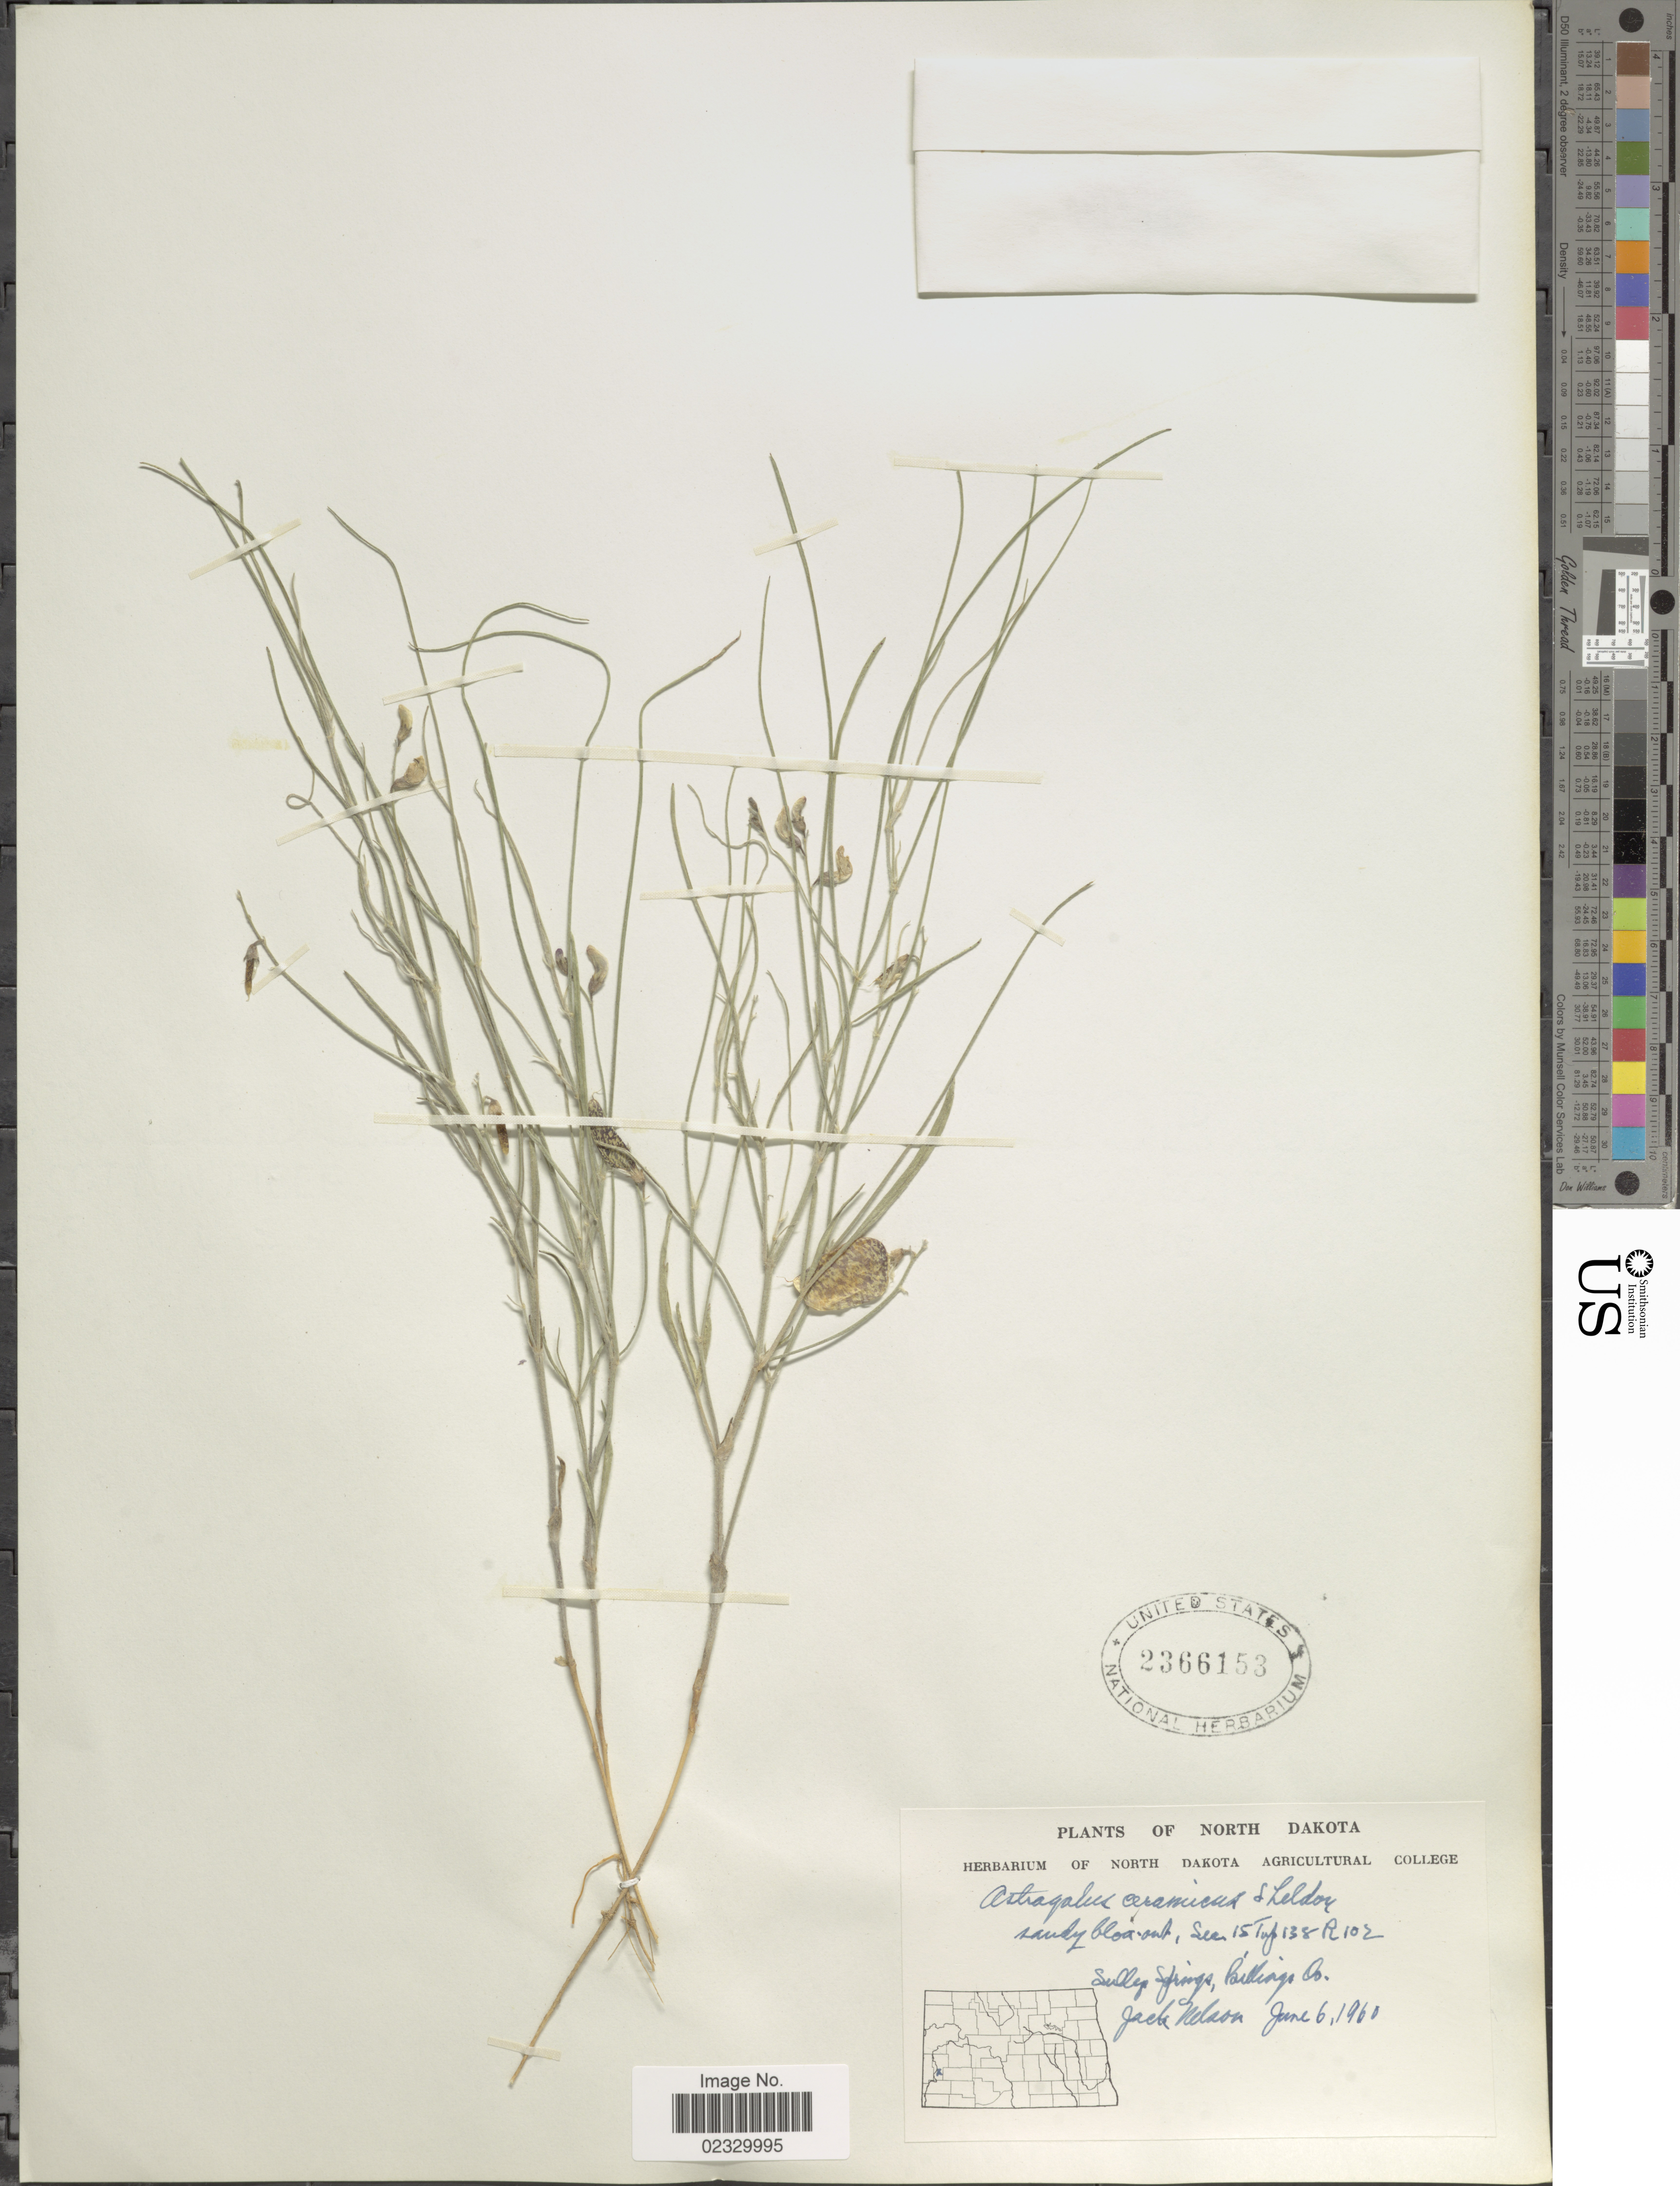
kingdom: Plantae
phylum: Tracheophyta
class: Magnoliopsida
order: Fabales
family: Fabaceae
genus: Astragalus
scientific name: Astragalus ceramicus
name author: E. Sheld.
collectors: J. Nelson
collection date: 1960-06-06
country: United States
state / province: North Dakota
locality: Sandy blow- out, Sec 15, Twp 135, R102. Sully Springs, Billings Co.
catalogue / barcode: US 2366153